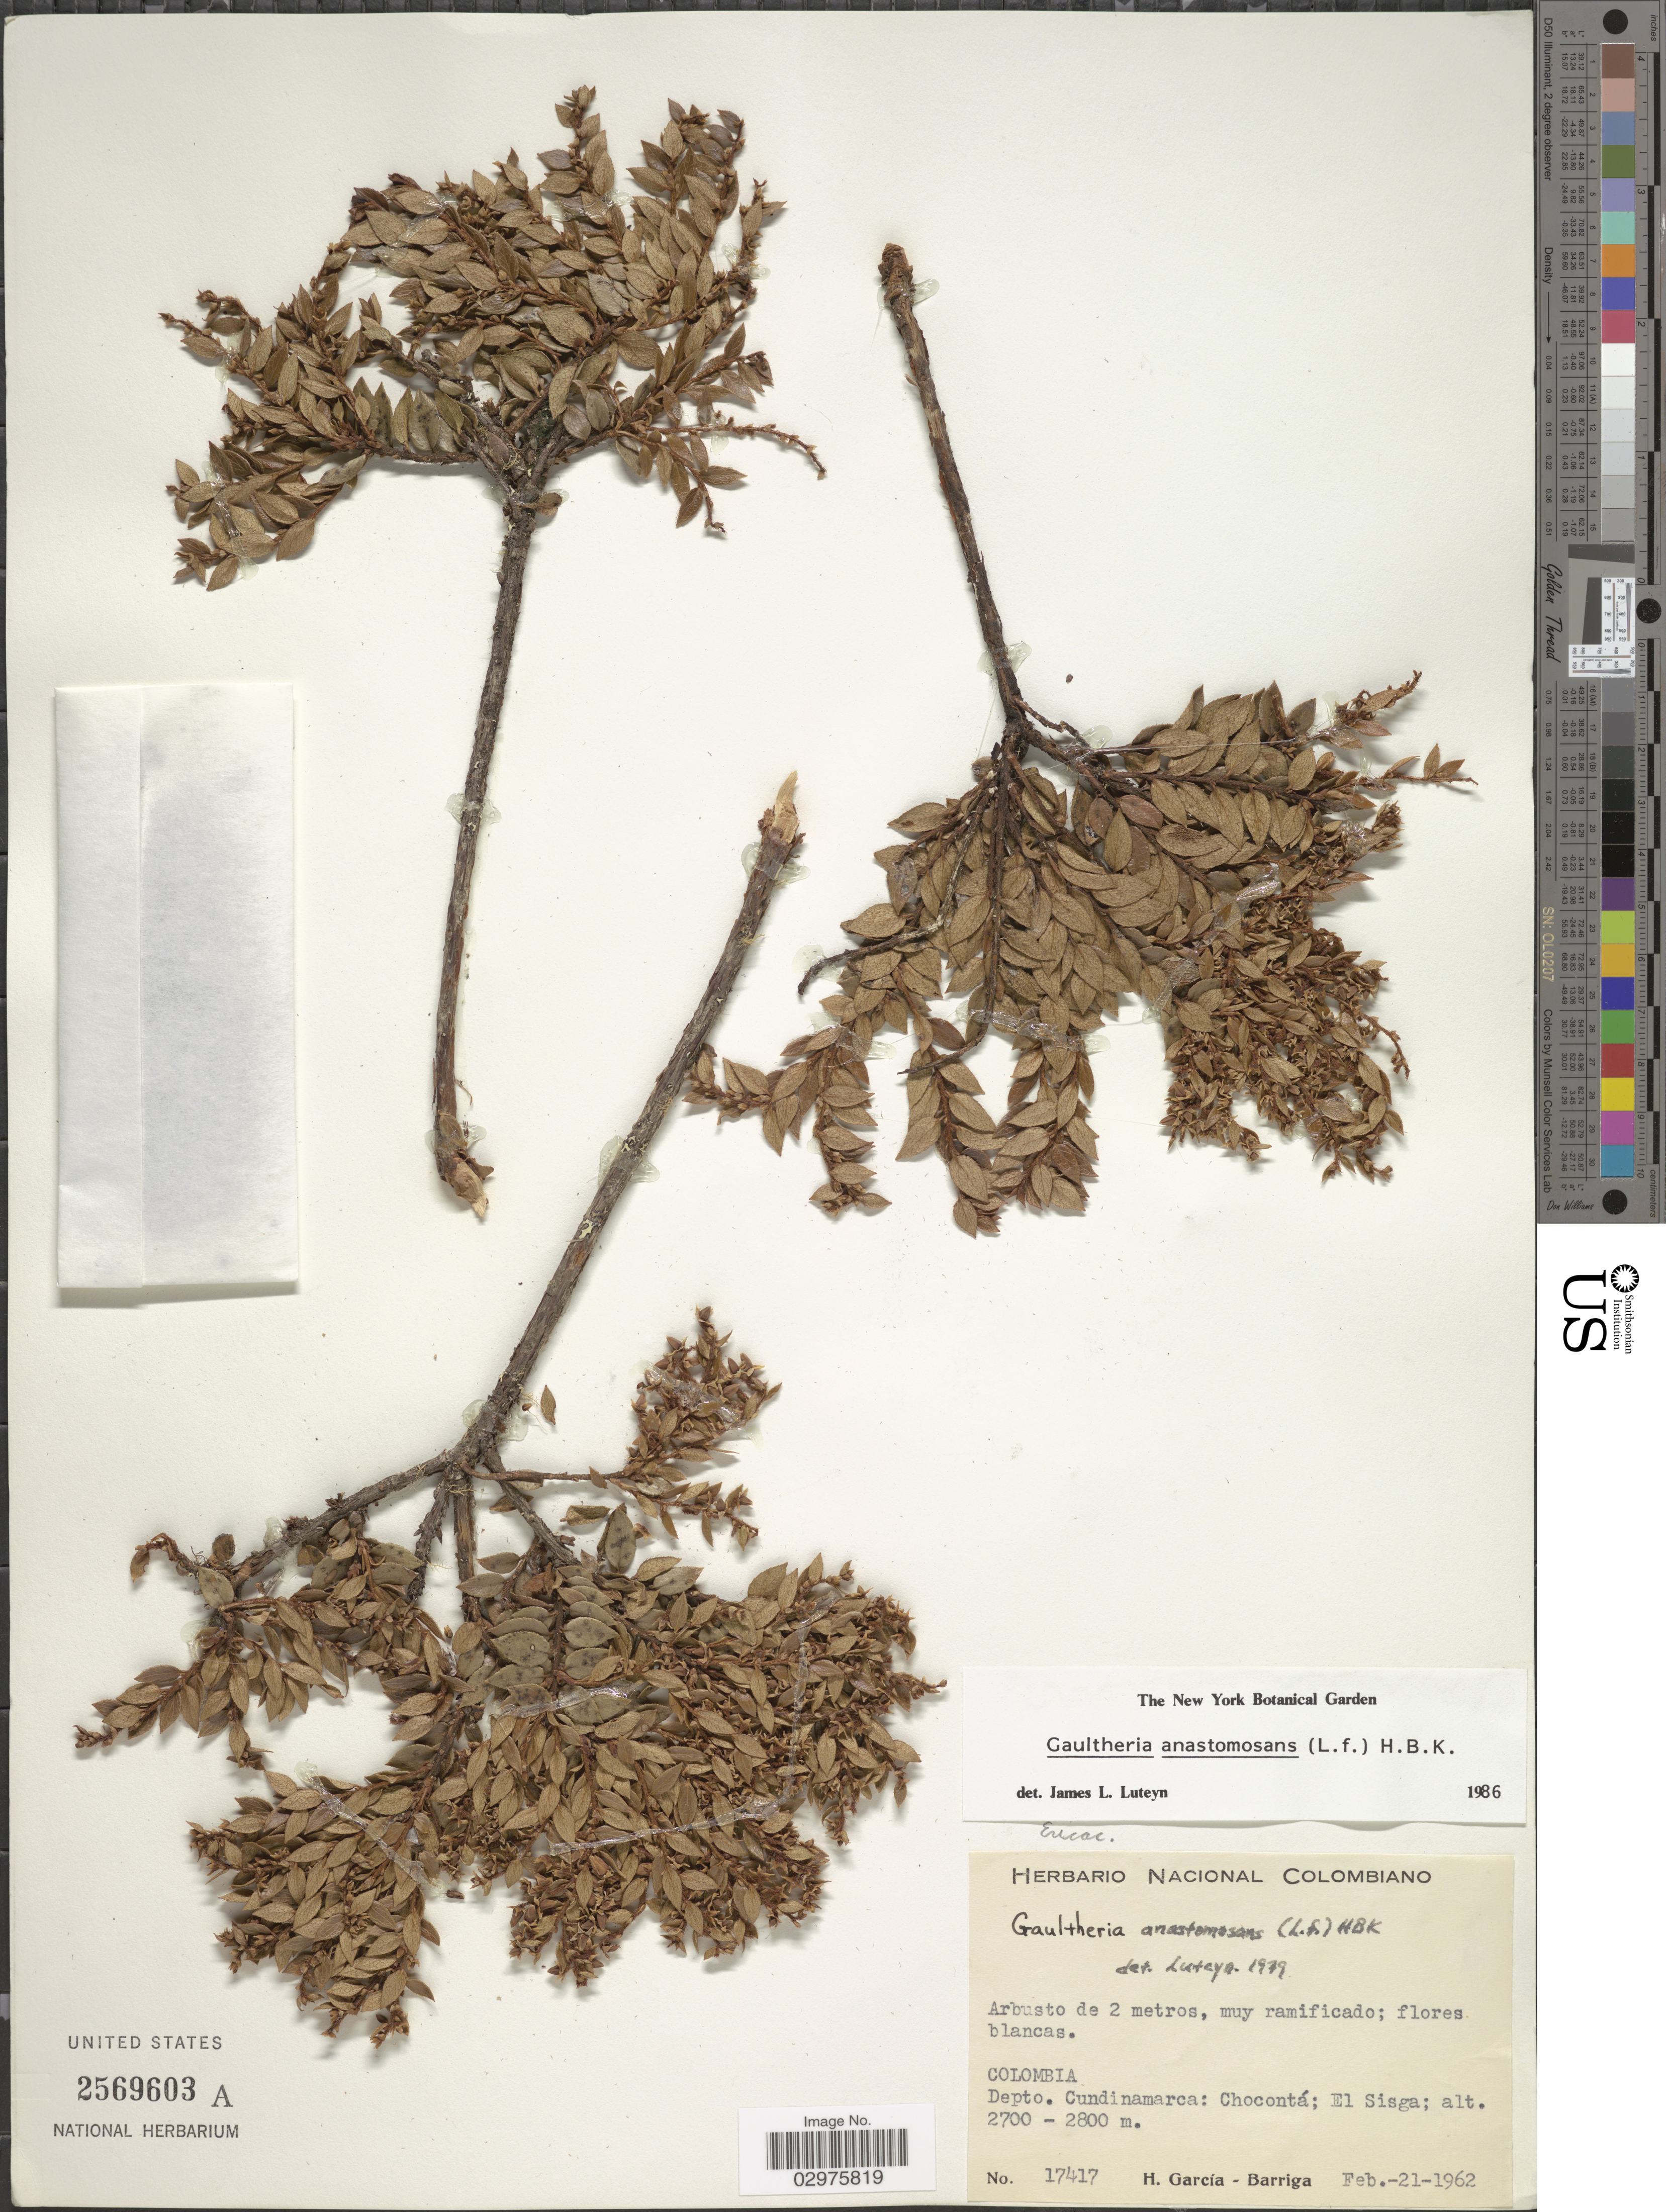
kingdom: Plantae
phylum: Tracheophyta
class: Magnoliopsida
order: Ericales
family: Ericaceae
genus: Gaultheria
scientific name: Gaultheria anastomosans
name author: (L. f.) Kunth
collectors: H. García Barriga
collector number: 17417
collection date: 1962-02-21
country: Colombia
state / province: Cundinamarca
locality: Depto. Cundinamarca: Chocontá; El Sisga.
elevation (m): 2700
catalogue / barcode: US 2569603A